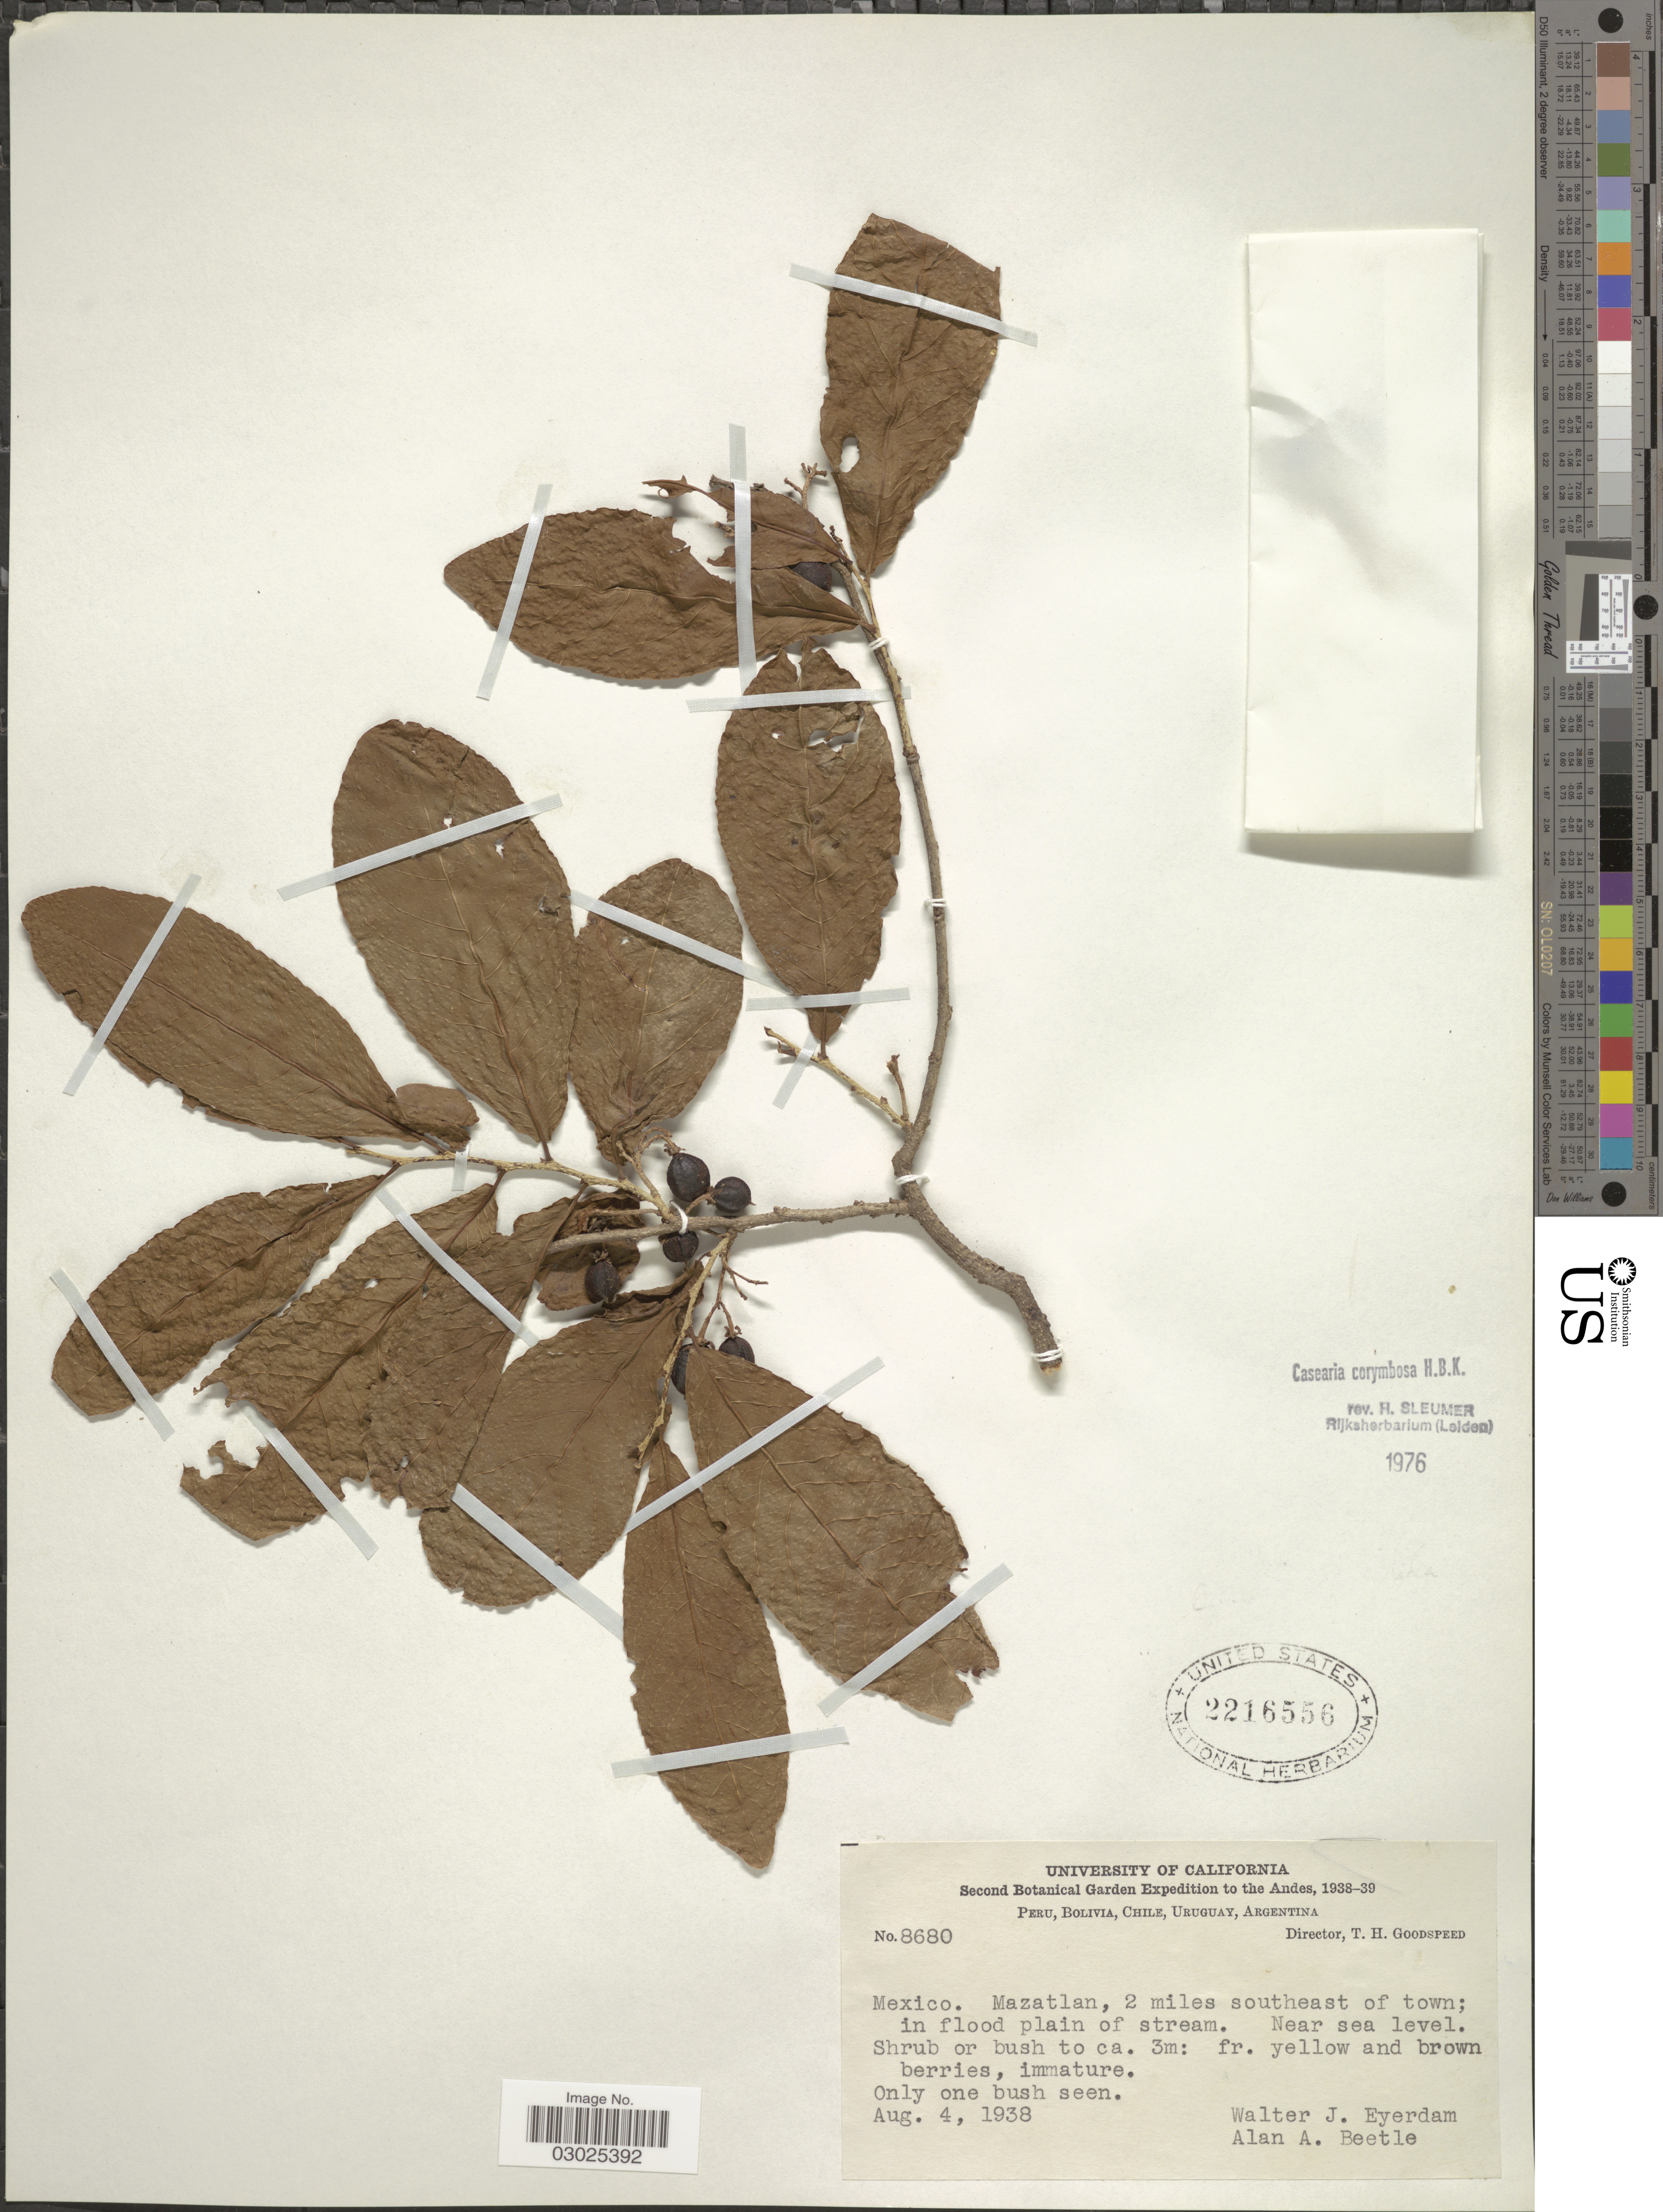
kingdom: Plantae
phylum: Tracheophyta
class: Magnoliopsida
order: Malpighiales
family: Salicaceae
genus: Casearia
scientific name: Casearia corymbosa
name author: Kunth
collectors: W. J. Eyerdam & A. A. Beetle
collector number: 8680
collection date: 1938-08-04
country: Mexico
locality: Andes. Manzanillo, 2 miles southeast of town.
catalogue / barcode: US 2216556